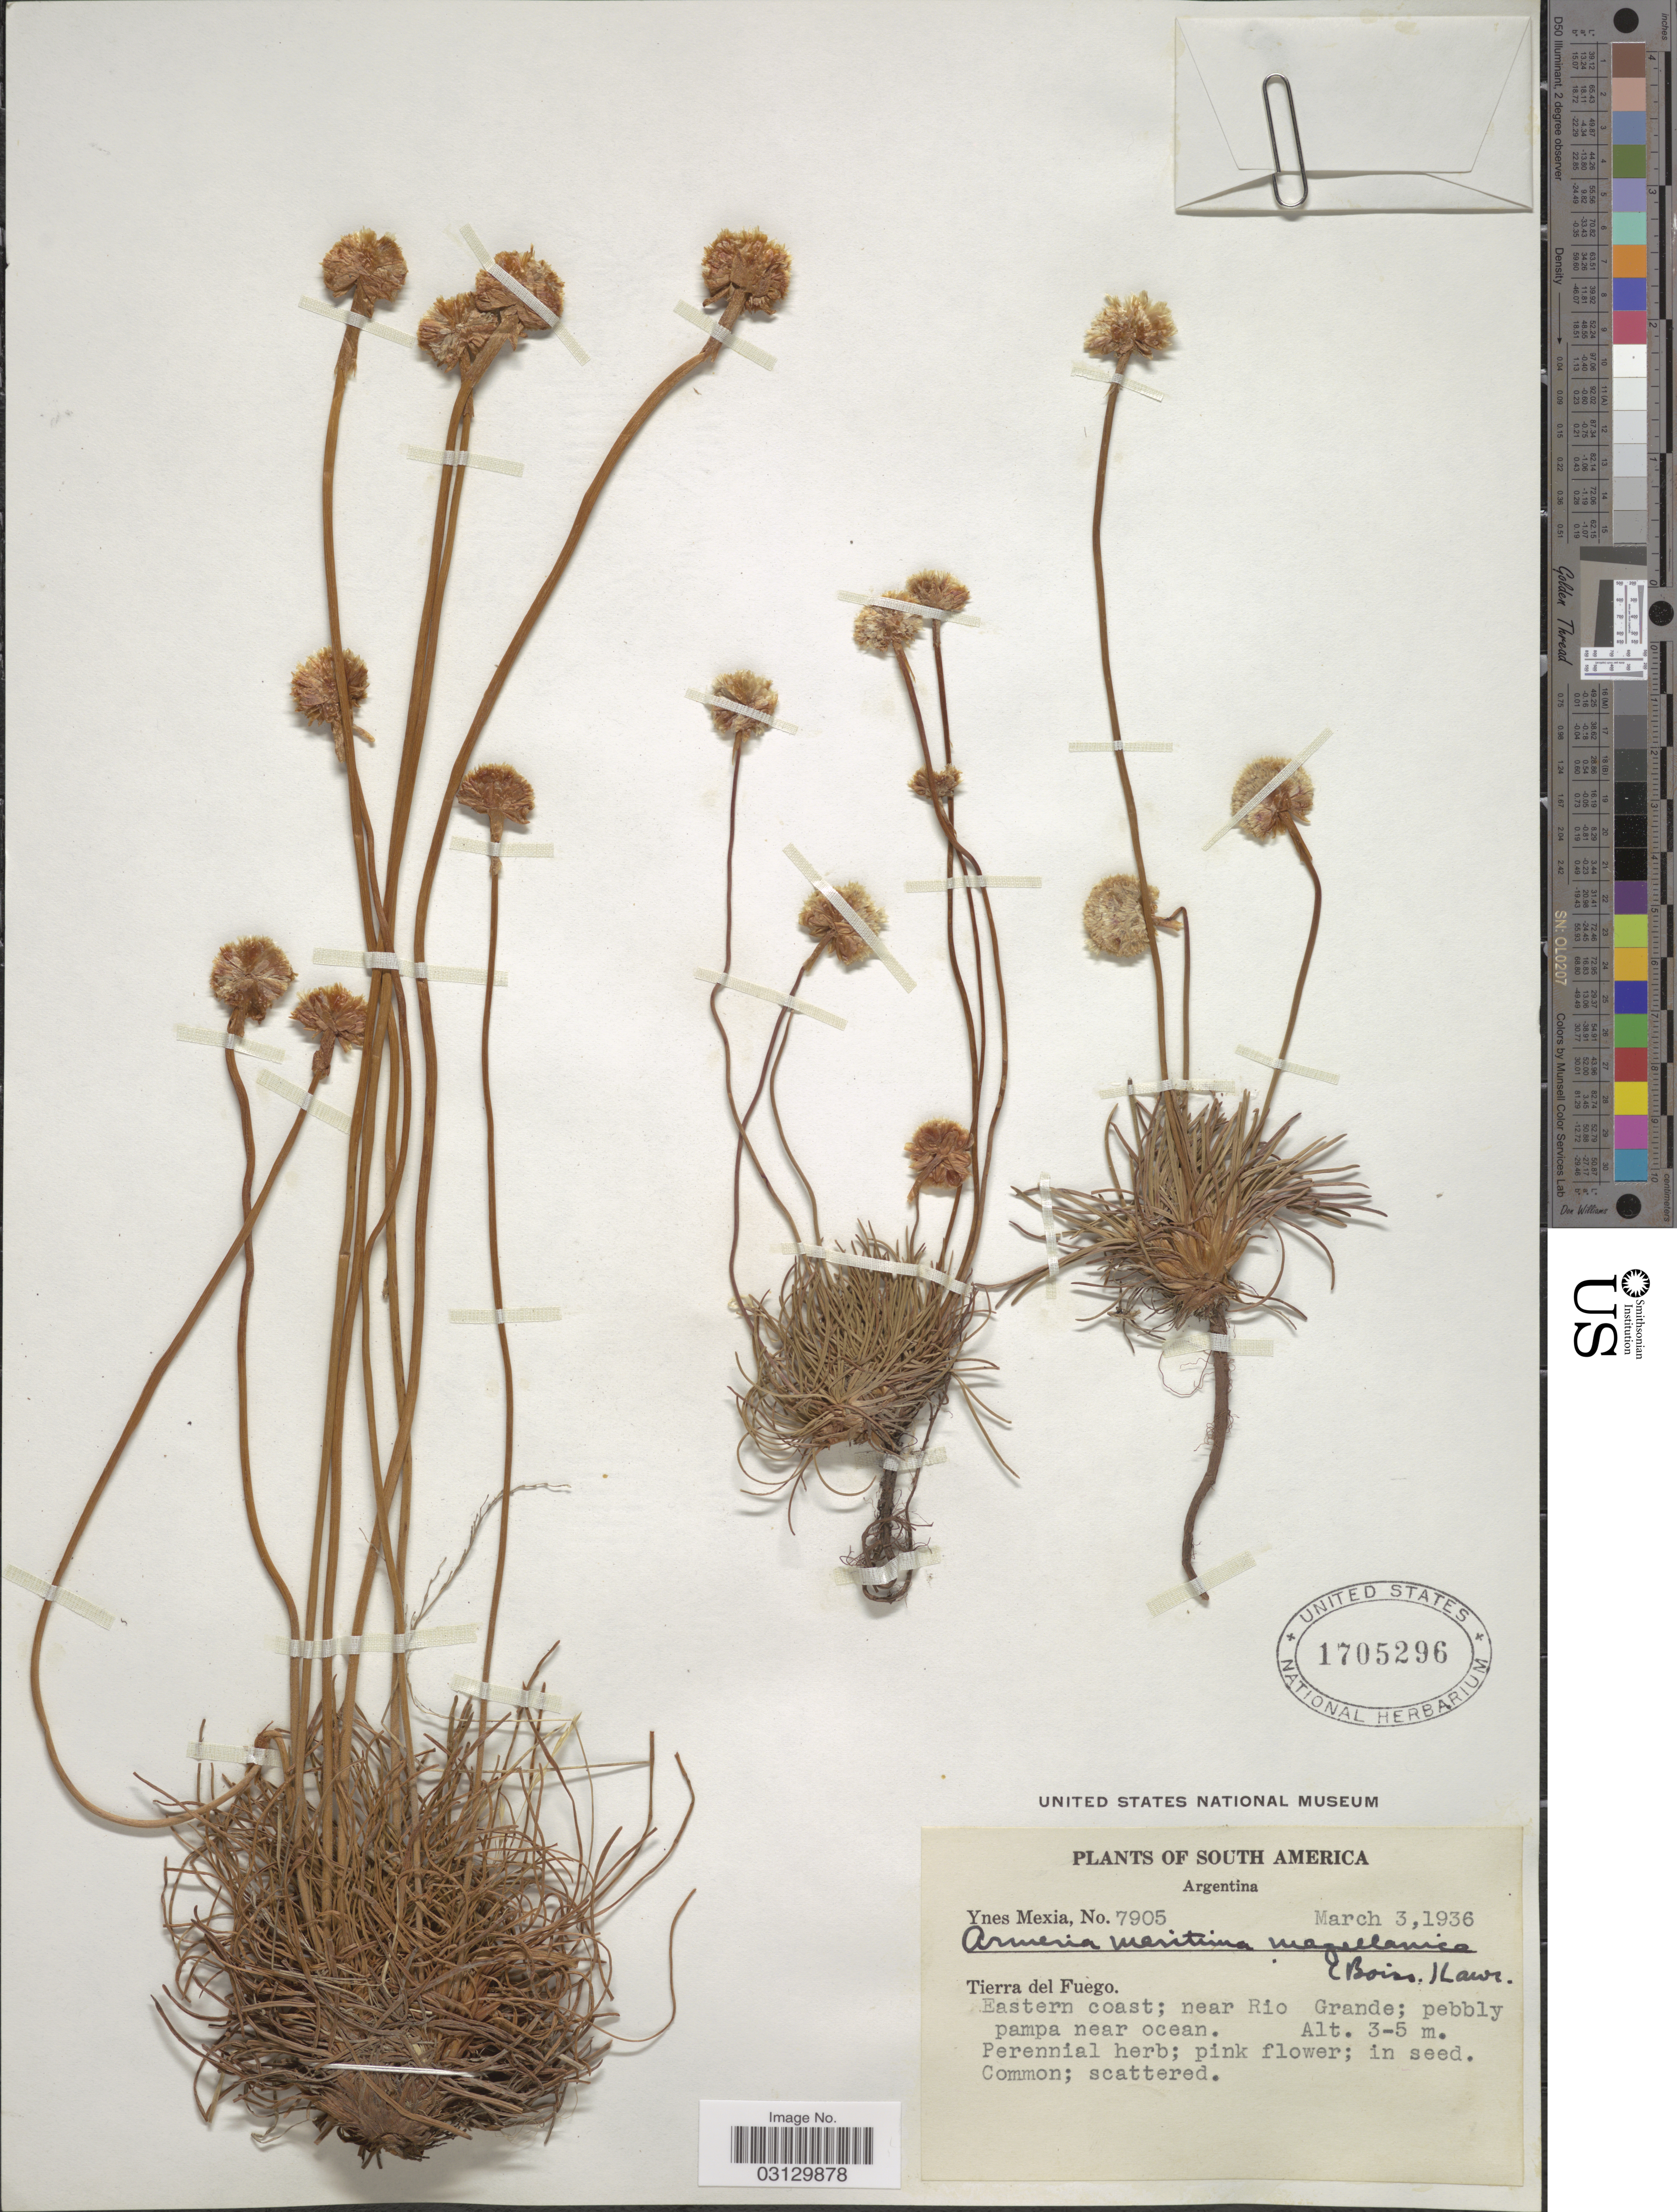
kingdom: Plantae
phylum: Tracheophyta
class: Magnoliopsida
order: Caryophyllales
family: Plumbaginaceae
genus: Armeria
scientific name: Armeria maritima subsp. andina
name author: (Poepp. ex Boiss.) D.M. Moore & H.O. Yates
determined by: Strong, M. T., (US), Smithsonian Institution - National Museum of Natural History (UNITED STATES)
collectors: Y. Mexia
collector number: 7905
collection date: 1936-03-03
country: Argentina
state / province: Tierra del Fuego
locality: Eastern coast; near Rio Grande.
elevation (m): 3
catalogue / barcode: US 1705296